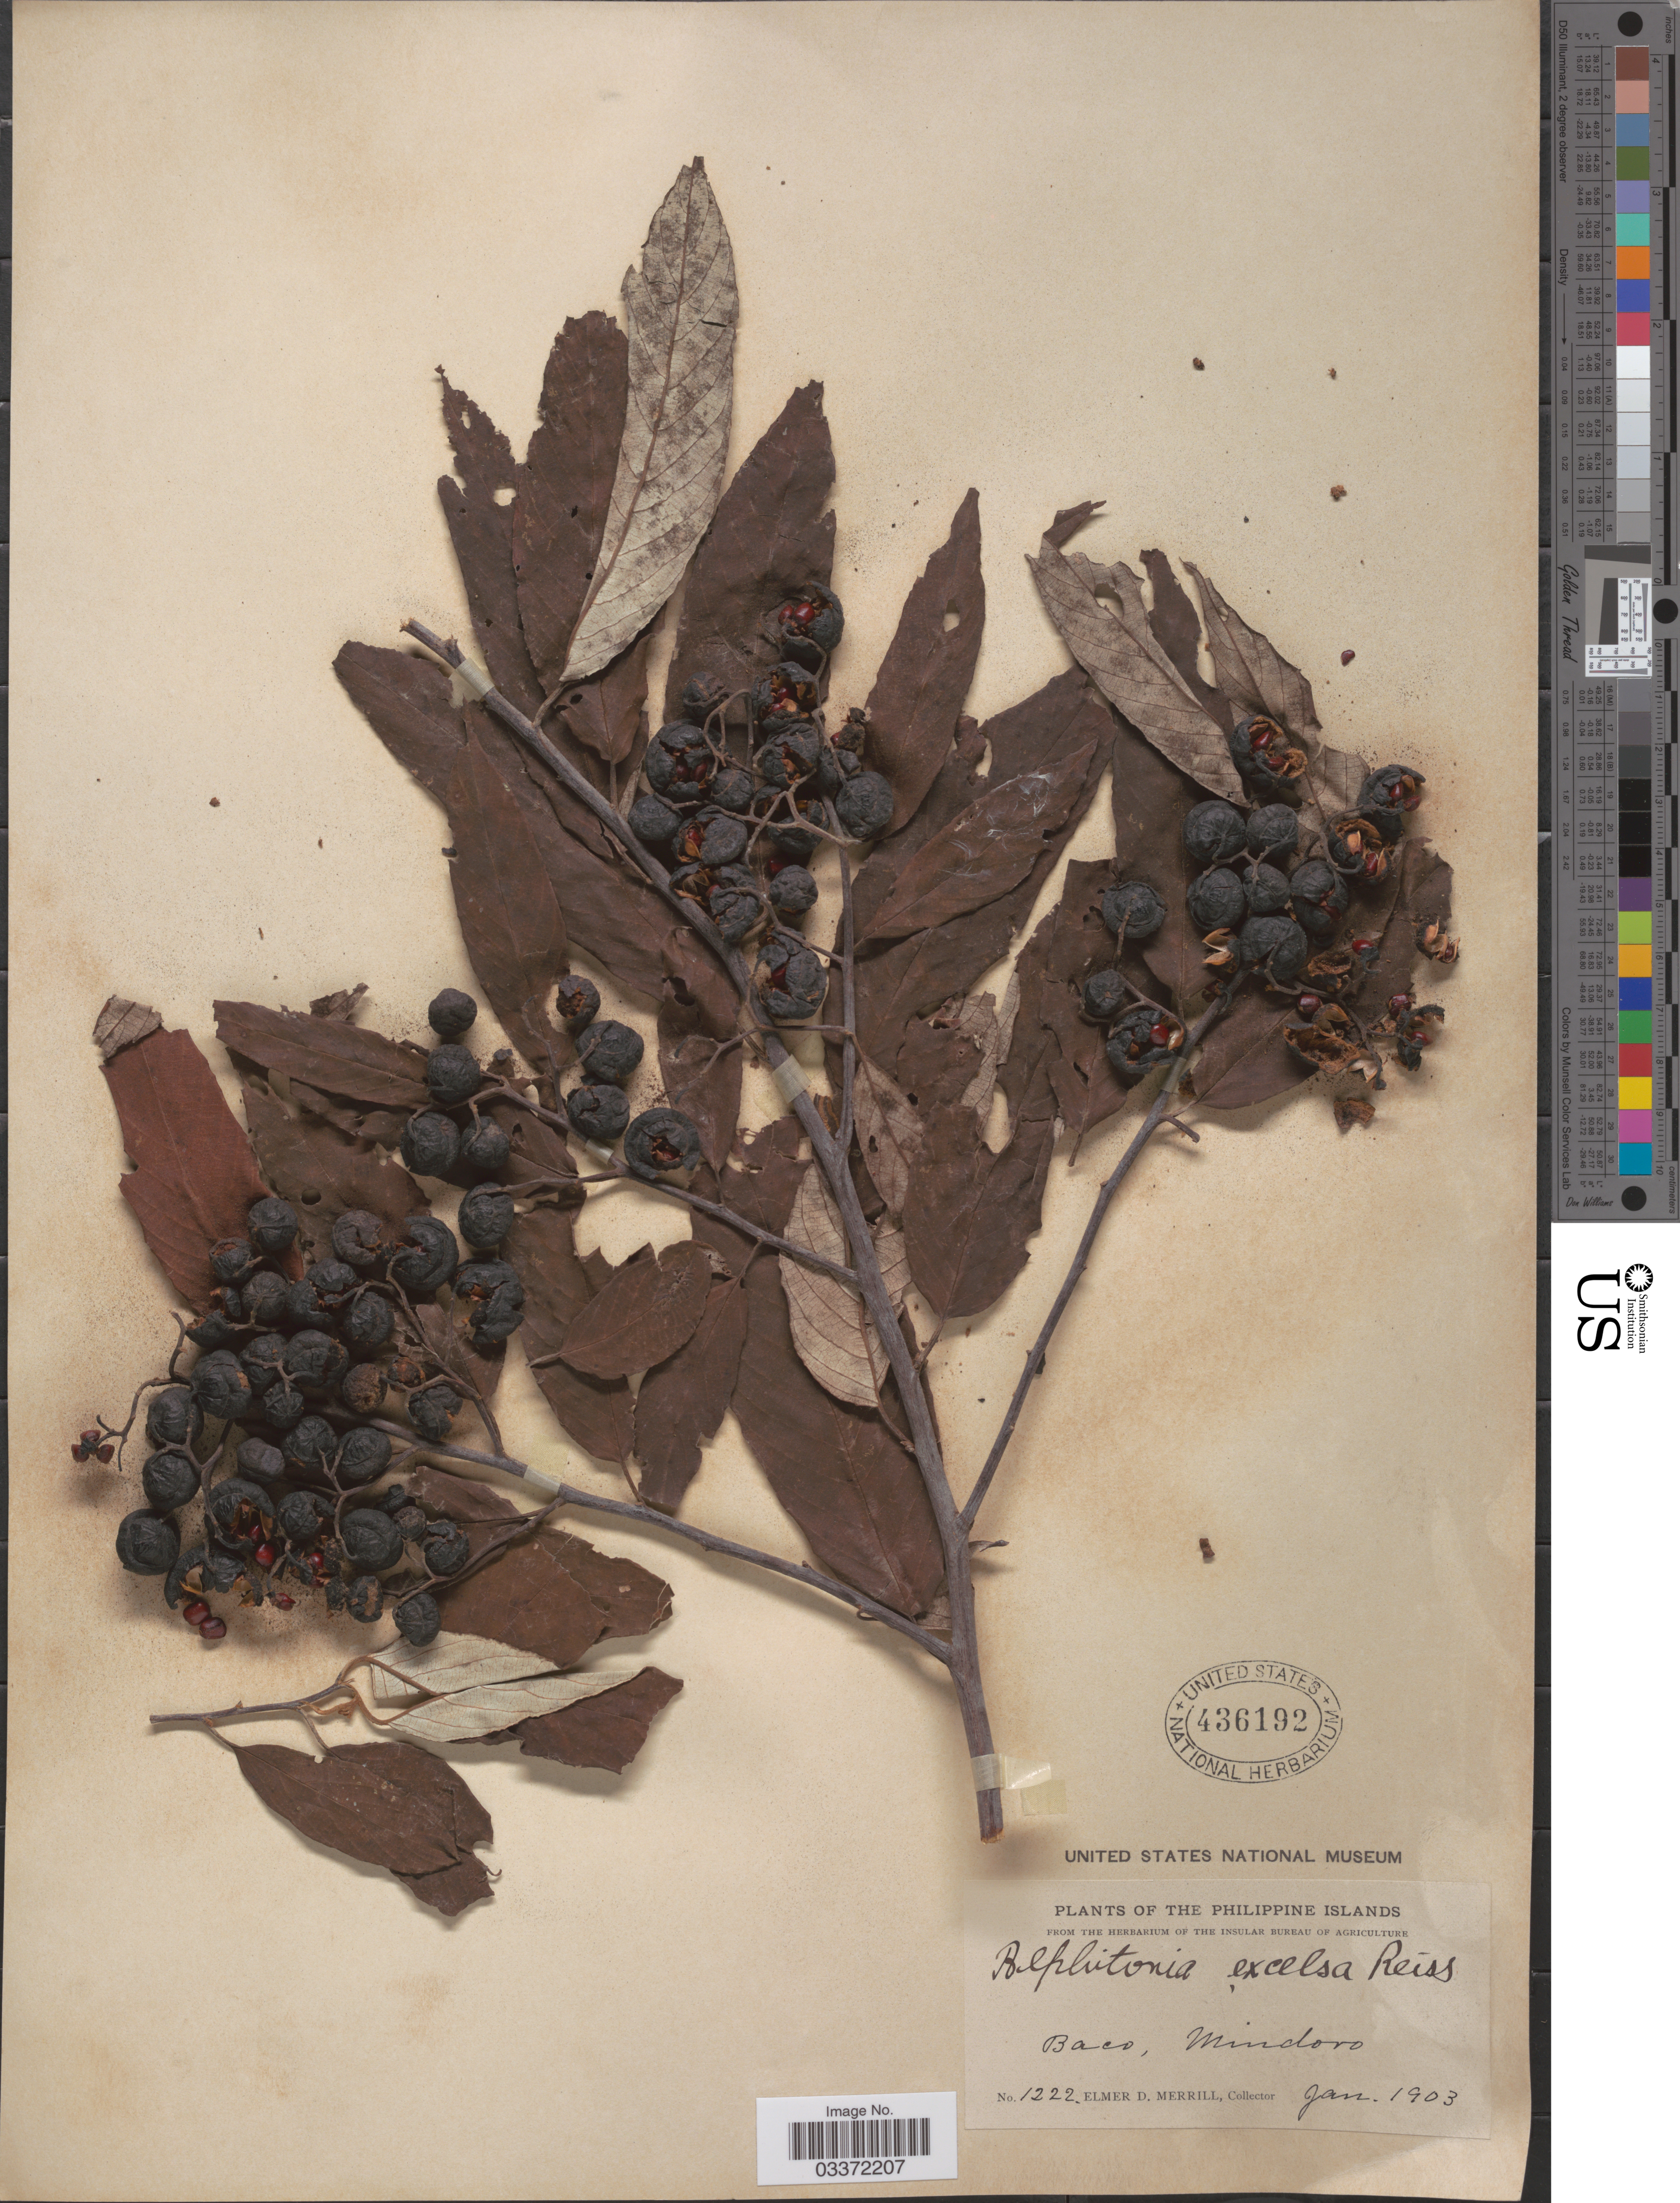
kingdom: Plantae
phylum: Tracheophyta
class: Magnoliopsida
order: Rosales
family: Rhamnaceae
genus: Alphitonia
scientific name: Alphitonia excelsa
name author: Reissek ex Endl.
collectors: E. D. Merrill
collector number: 1222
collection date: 1903-01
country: Philippines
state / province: Mimaropa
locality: Baco.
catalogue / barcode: US 436192